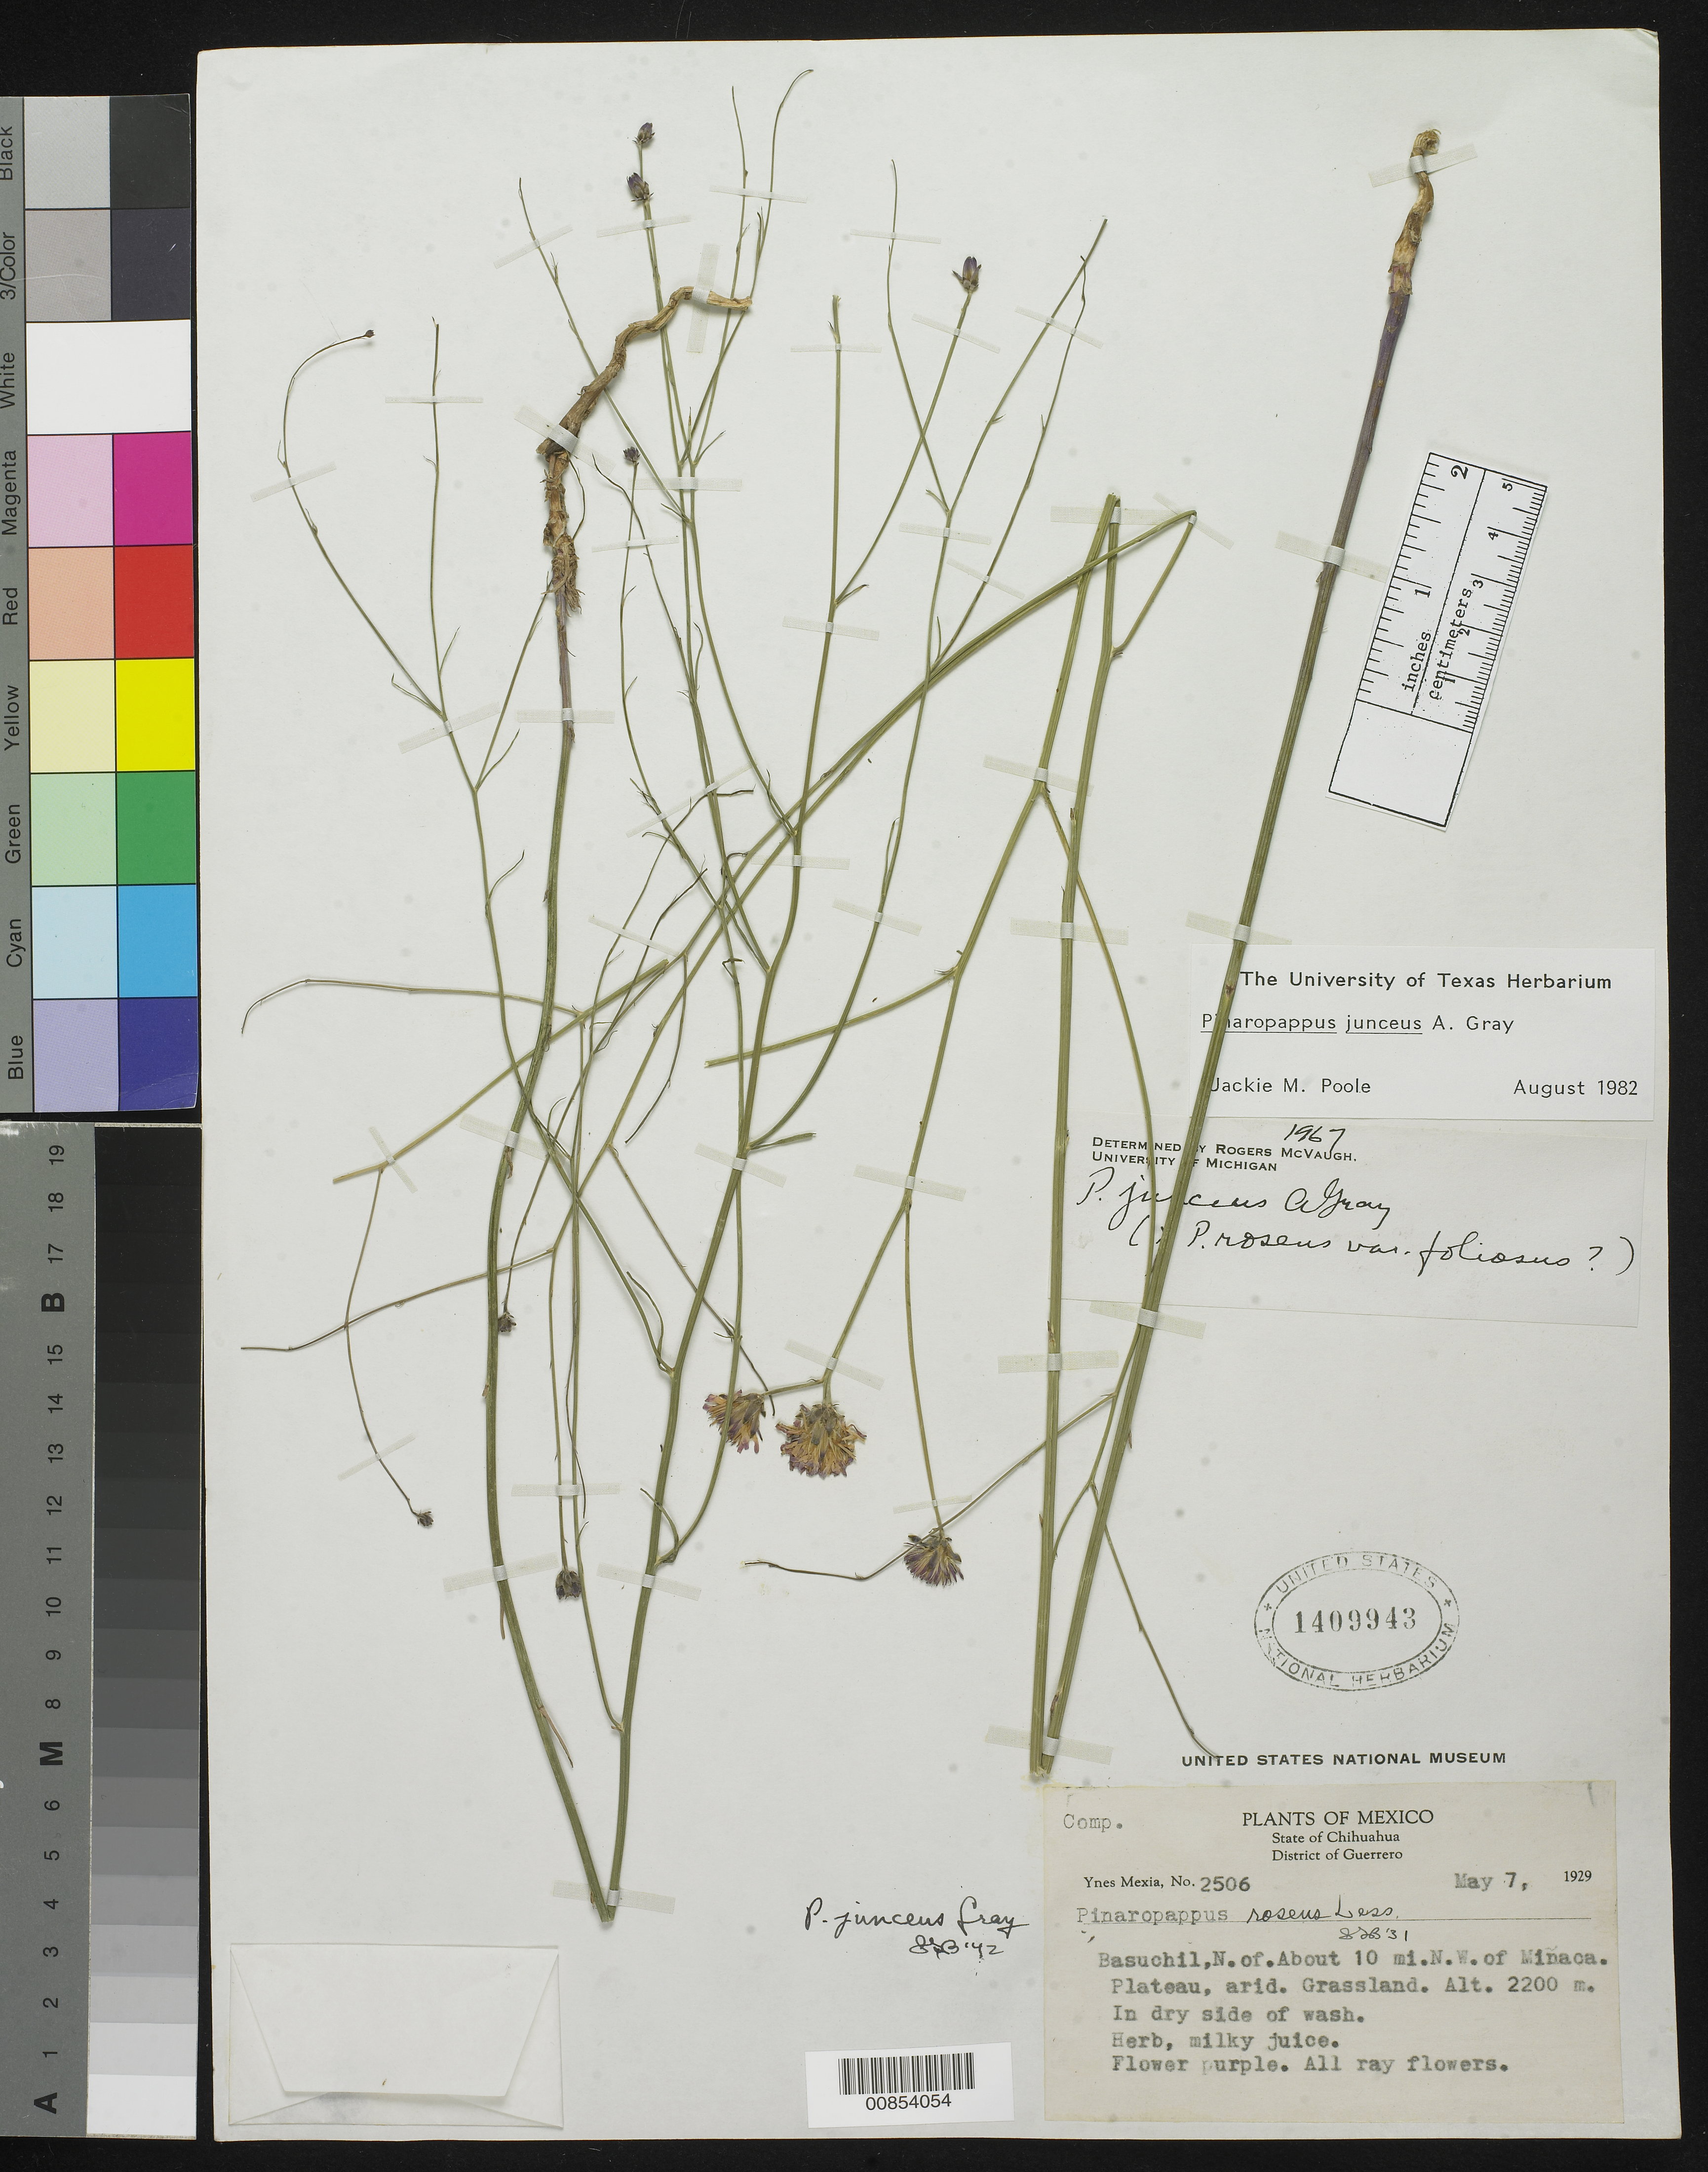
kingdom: Plantae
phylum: Tracheophyta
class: Magnoliopsida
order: Asterales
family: Asteraceae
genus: Pinaropappus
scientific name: Pinaropappus junceus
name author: A. Gray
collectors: Y. Mexia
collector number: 2506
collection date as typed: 07 May 1929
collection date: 1929-05-07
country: Mexico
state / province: Chihuahua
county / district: Guerrero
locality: Basuchil, N. of. About 10 mi. NW of Miñaca.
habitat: Plateau, arid. Grassland. In dry side of wash.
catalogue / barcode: US 1409943